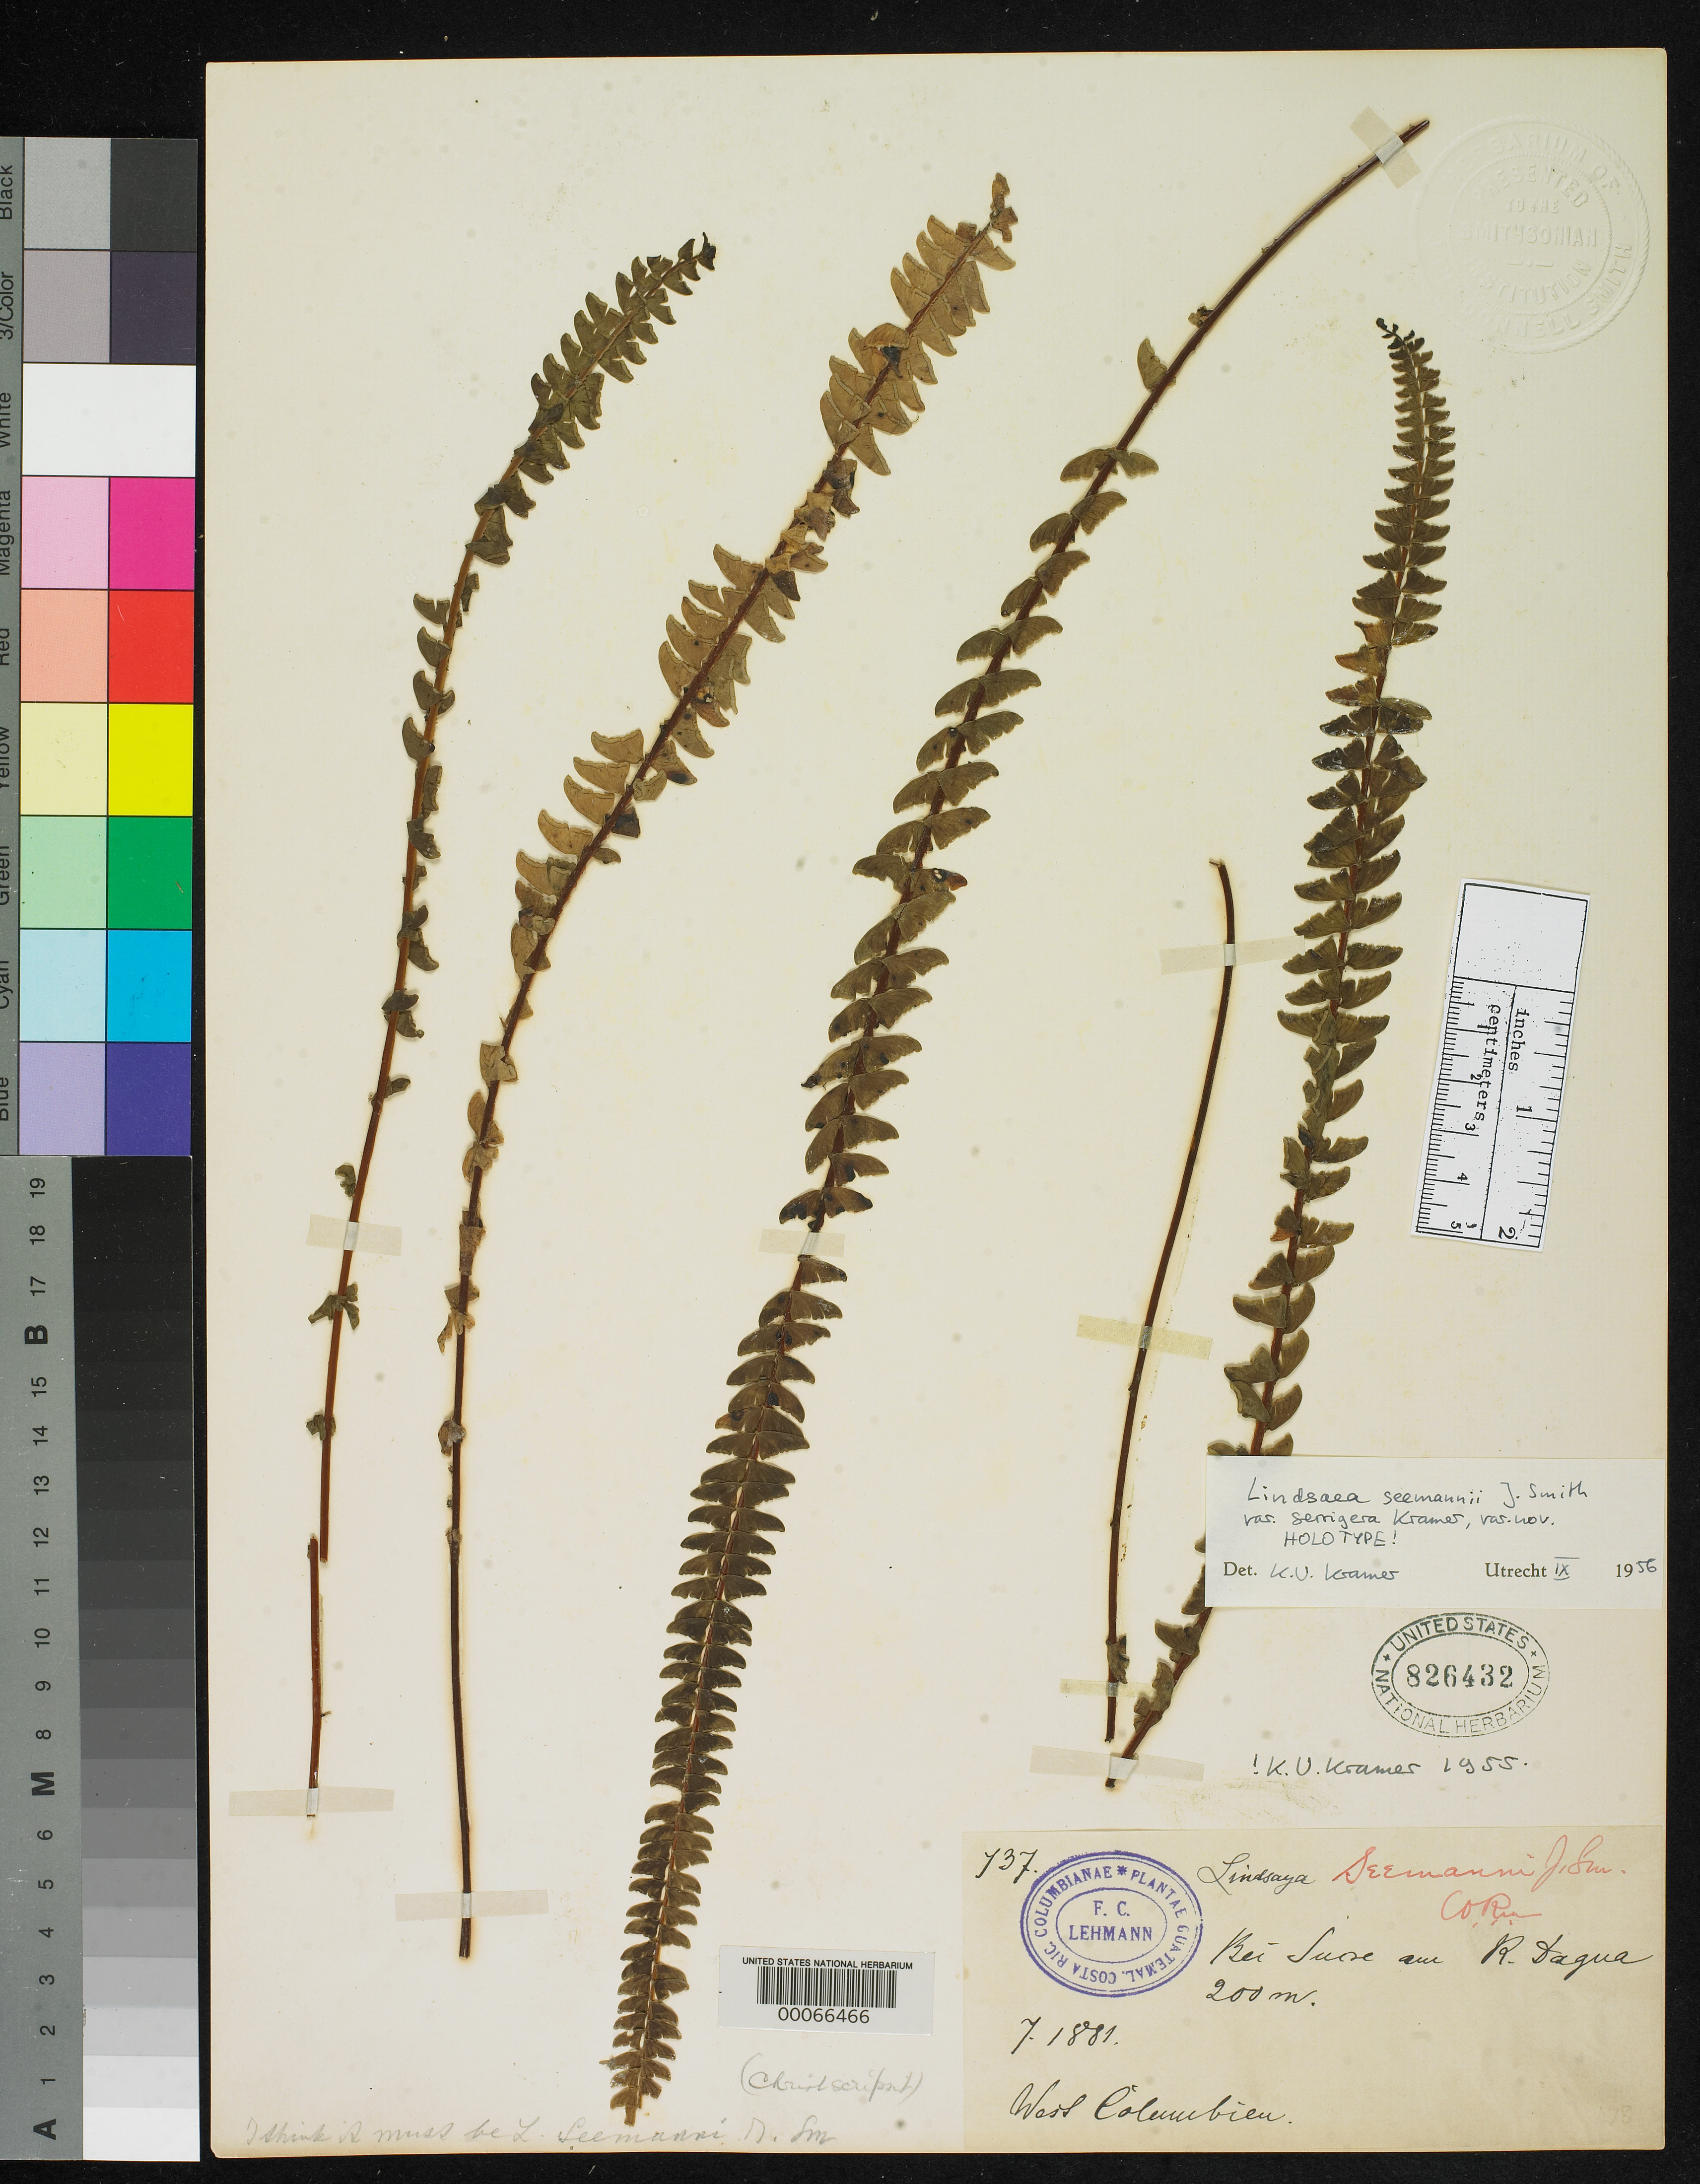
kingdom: Plantae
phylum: Tracheophyta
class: Polypodiopsida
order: Polypodiales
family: Lindsaeaceae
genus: Lindsaea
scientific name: Lindsaea seemannii var. serrigera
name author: K.U. Kramer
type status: Holotype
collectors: F. C. Lehmann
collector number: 737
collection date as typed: Jul 1881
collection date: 1881-07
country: Colombia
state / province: Valle del Cauca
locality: Bei Sucre, R. Dagua.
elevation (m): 200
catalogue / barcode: US 826432